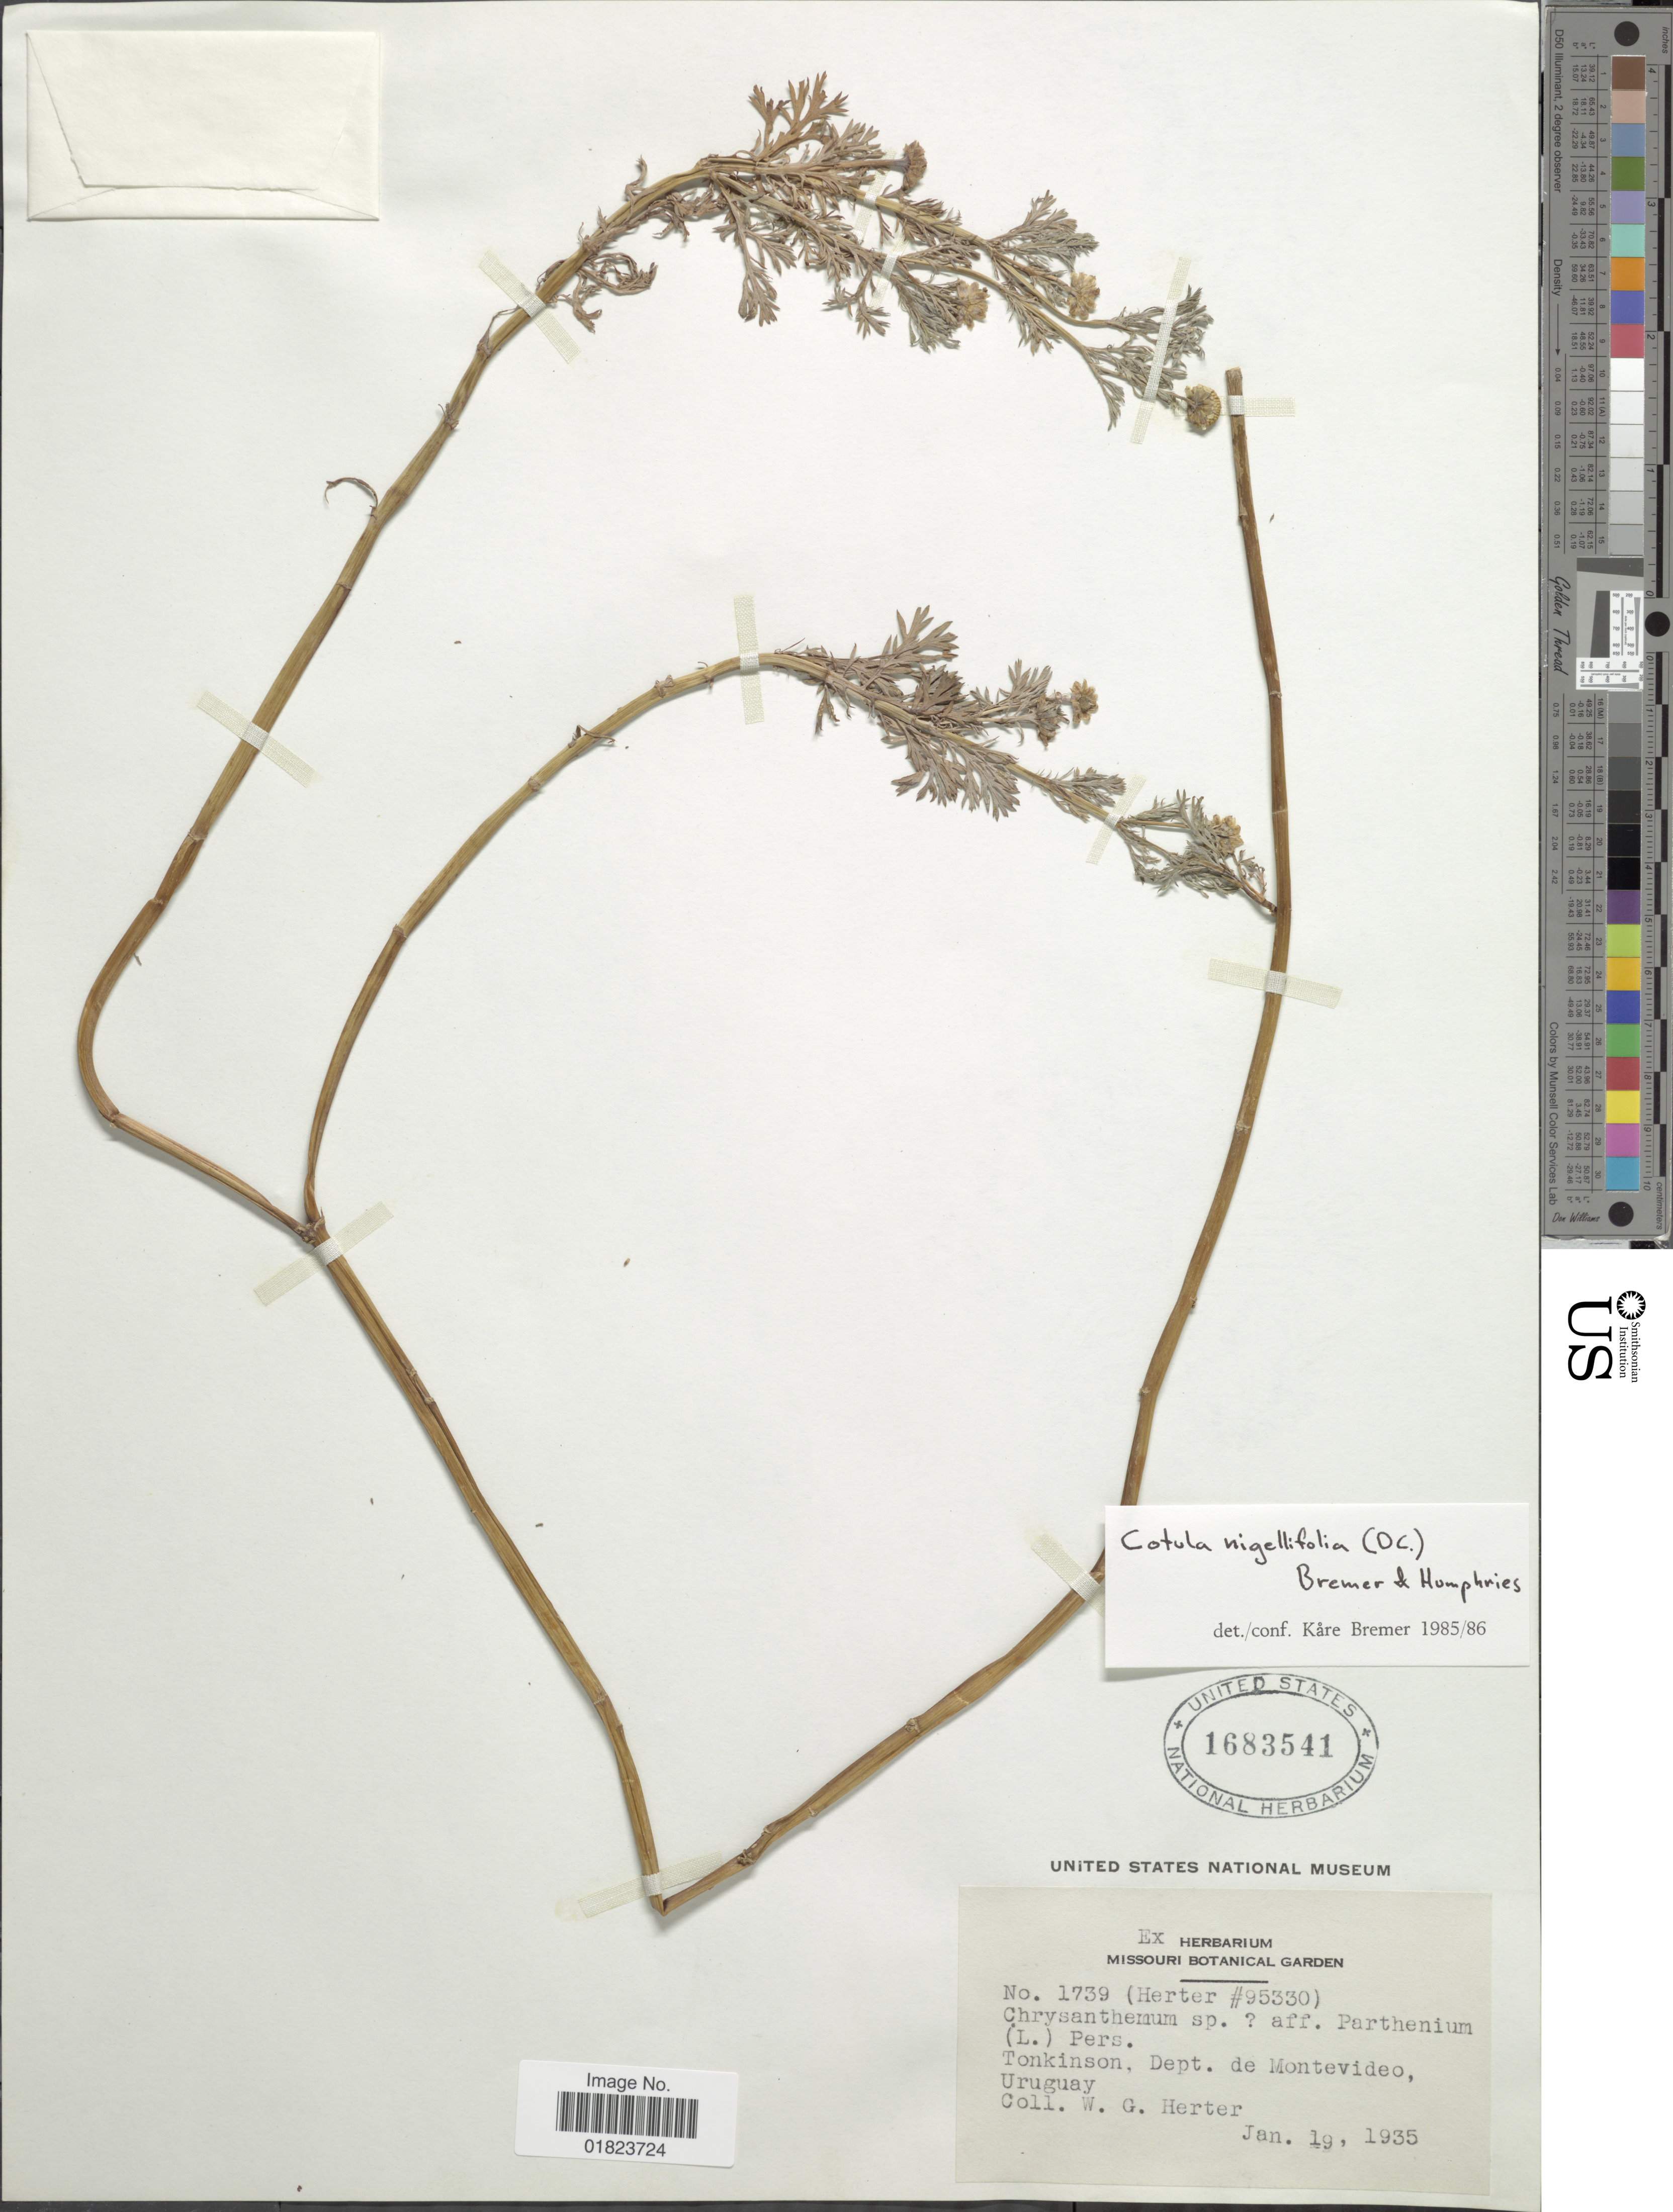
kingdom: Plantae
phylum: Tracheophyta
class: Magnoliopsida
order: Asterales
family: Asteraceae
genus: Cotula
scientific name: Cotula nigellifolia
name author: (DC.) K. Bremer & Humphries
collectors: W. G. Herter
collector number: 1739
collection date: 1935-01-19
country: Uruguay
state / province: Montevideo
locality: Tonkinson, Dept. de Montevideo. Uruguay.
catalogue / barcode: US 1683541